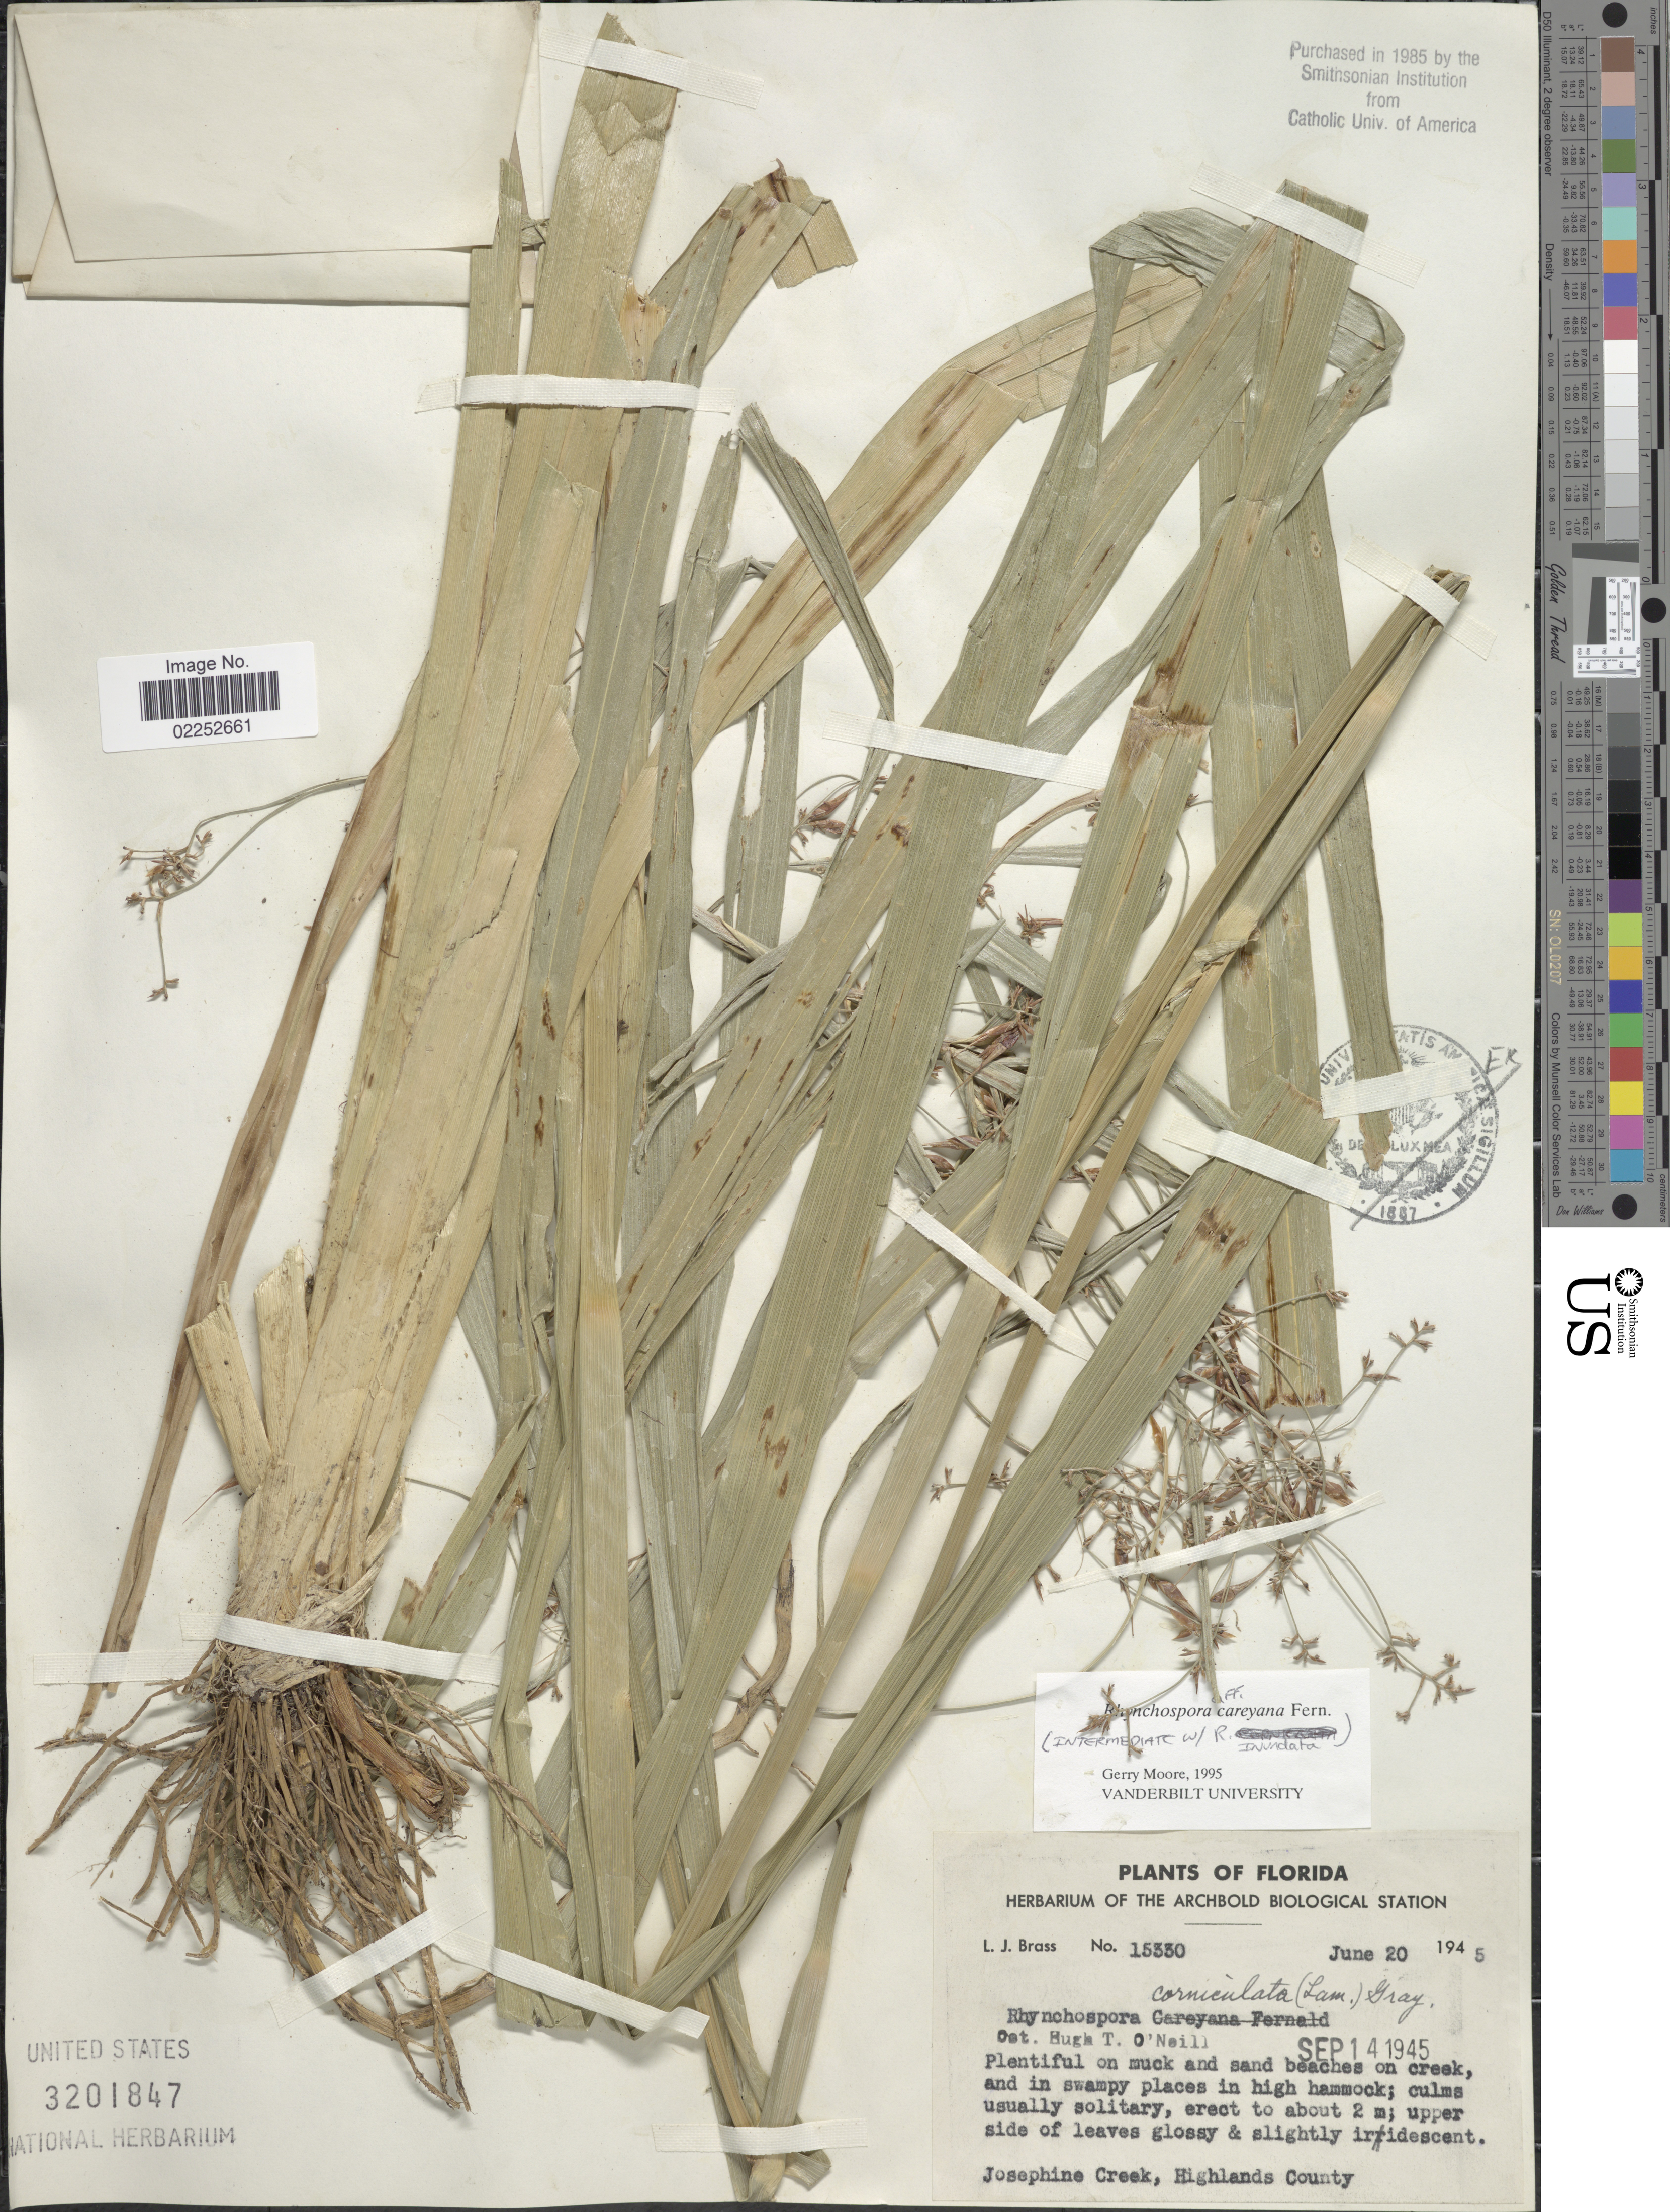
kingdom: Plantae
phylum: Tracheophyta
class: Liliopsida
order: Poales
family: Cyperaceae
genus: Rhynchospora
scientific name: Rhynchospora careyana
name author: Fernald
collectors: L. J. Brass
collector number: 15330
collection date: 1945-06-20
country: United States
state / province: Florida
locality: Josephine Creek, Highlands County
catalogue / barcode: US 3201847